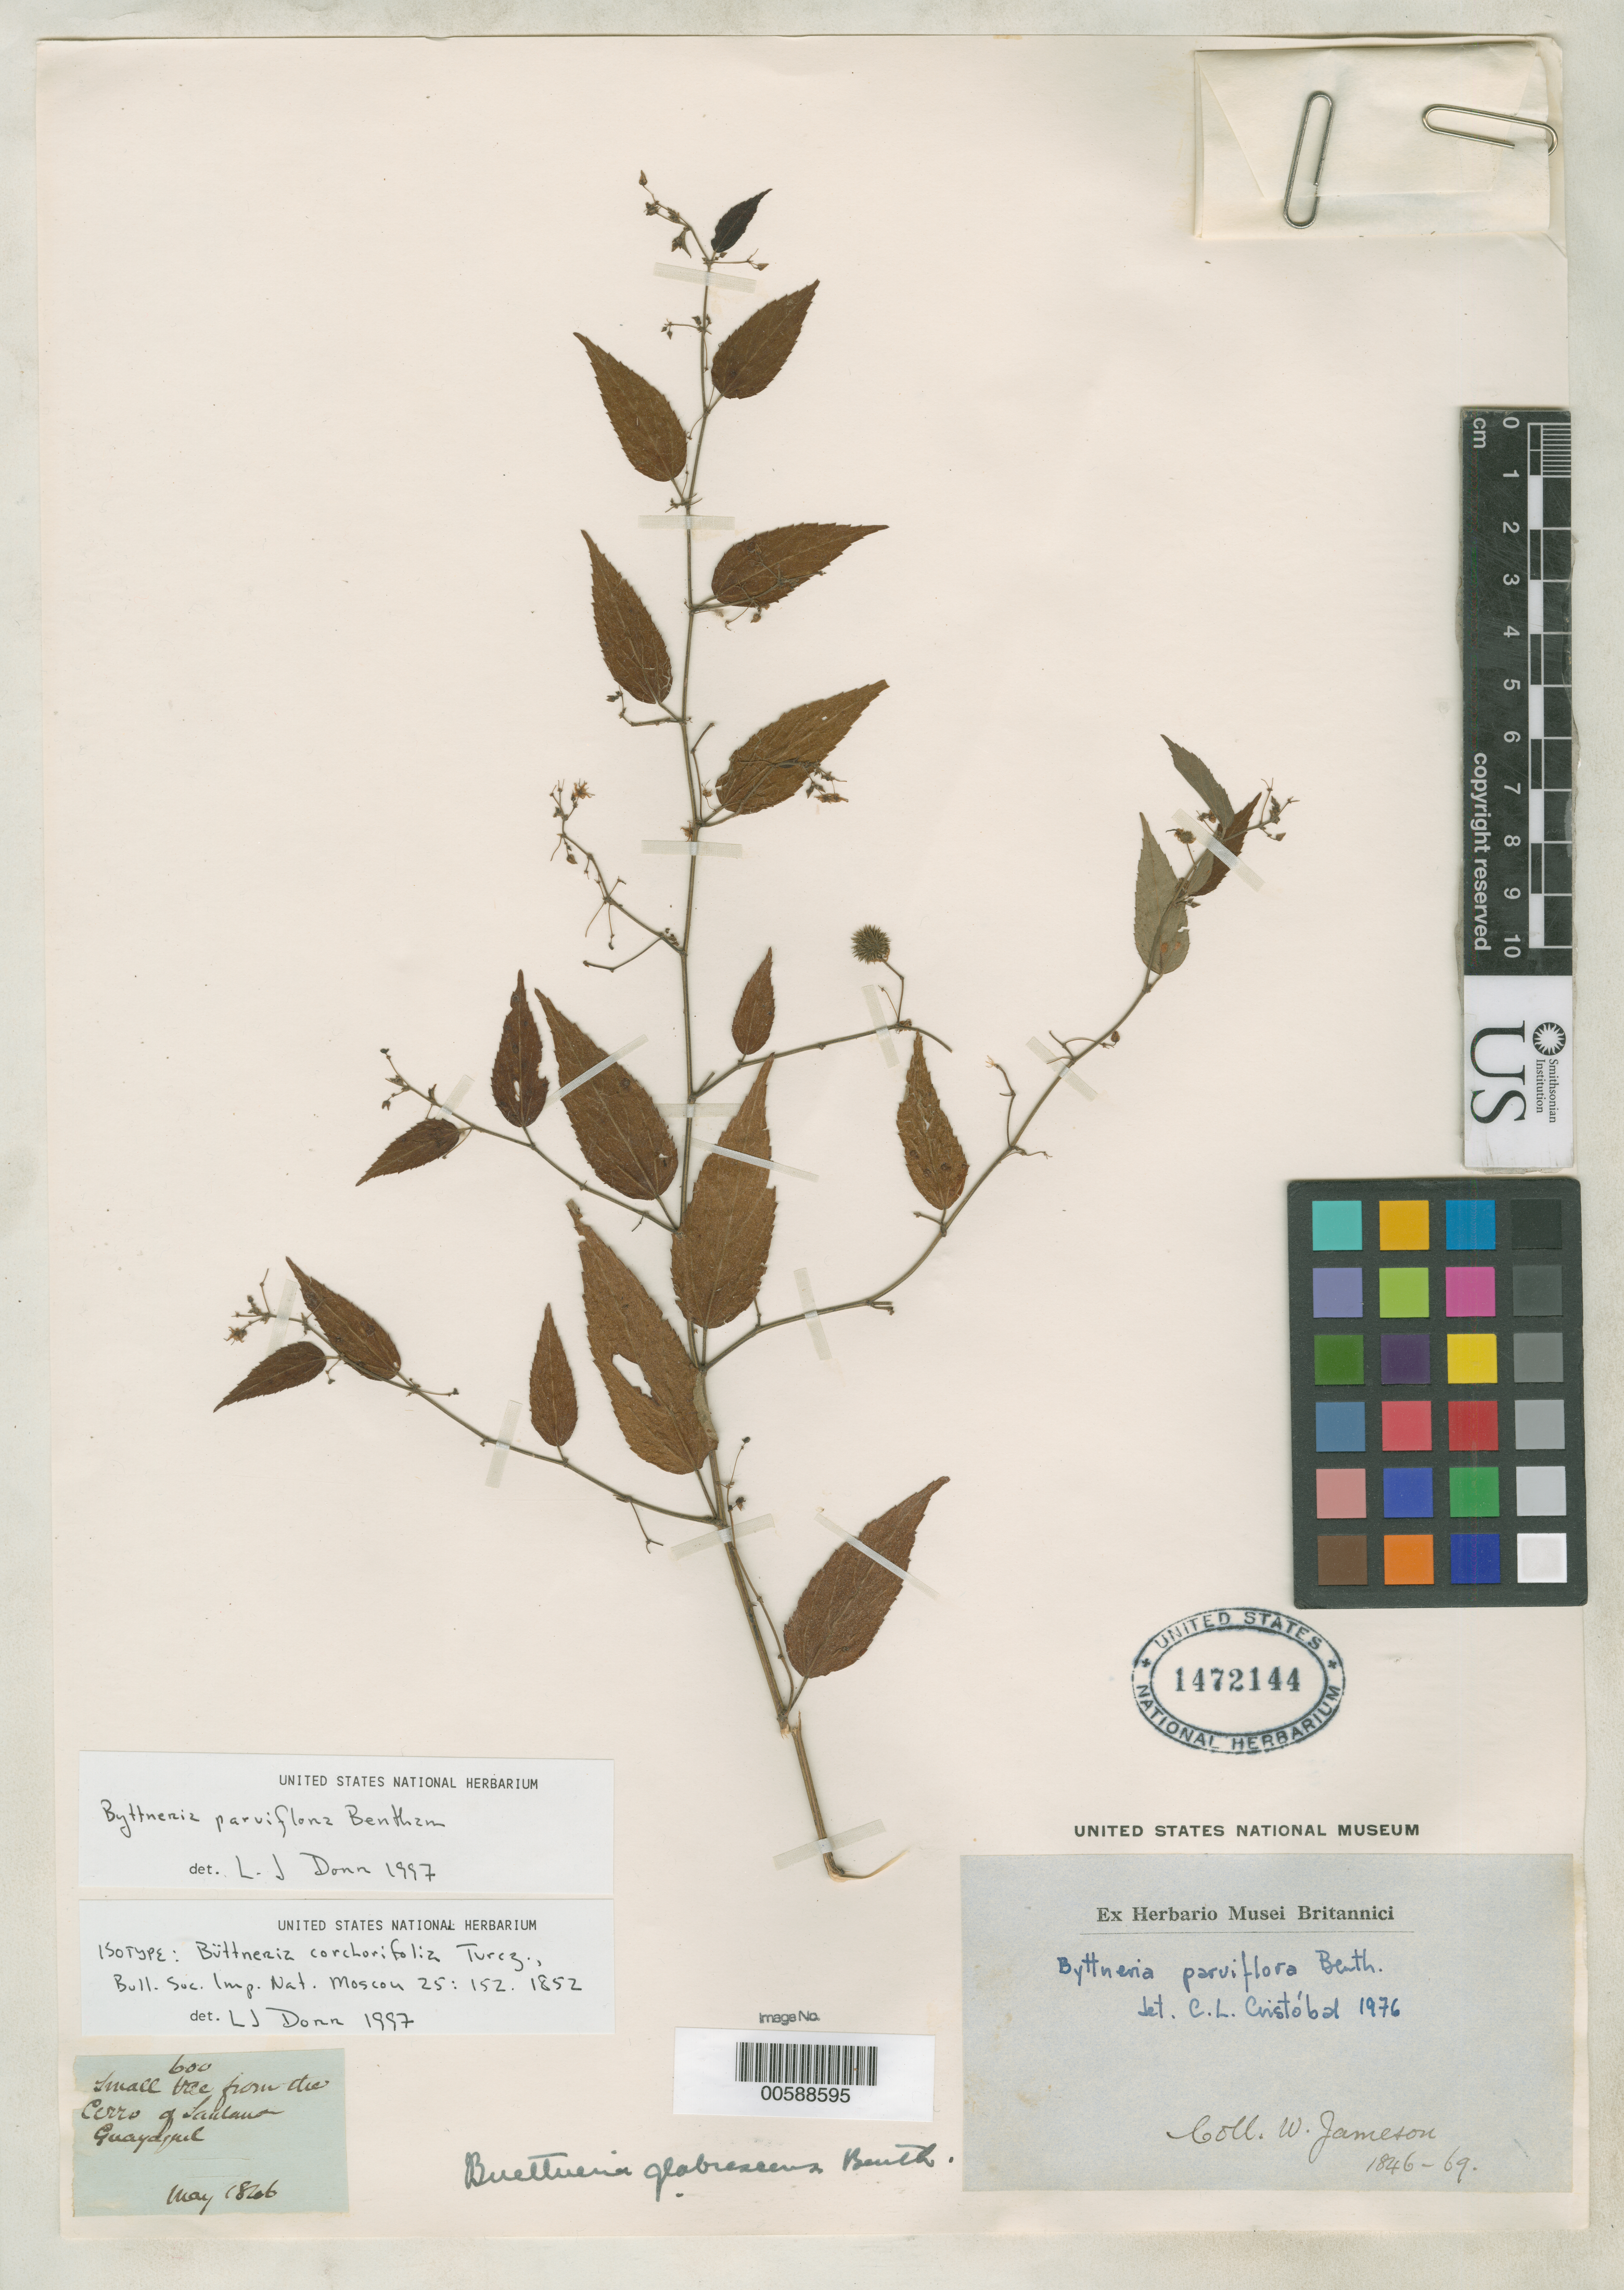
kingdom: Plantae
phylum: Tracheophyta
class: Magnoliopsida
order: Malvales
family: Malvaceae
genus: Byttneria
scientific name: Byttneria corchorifolia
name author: Turcz.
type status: Isotype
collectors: W. Jameson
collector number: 600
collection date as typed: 1846 to -- --- 1869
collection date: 1846/1869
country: Ecuador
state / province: Guayas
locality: Cerro de Santana, Guayaquil.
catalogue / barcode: US 1472144